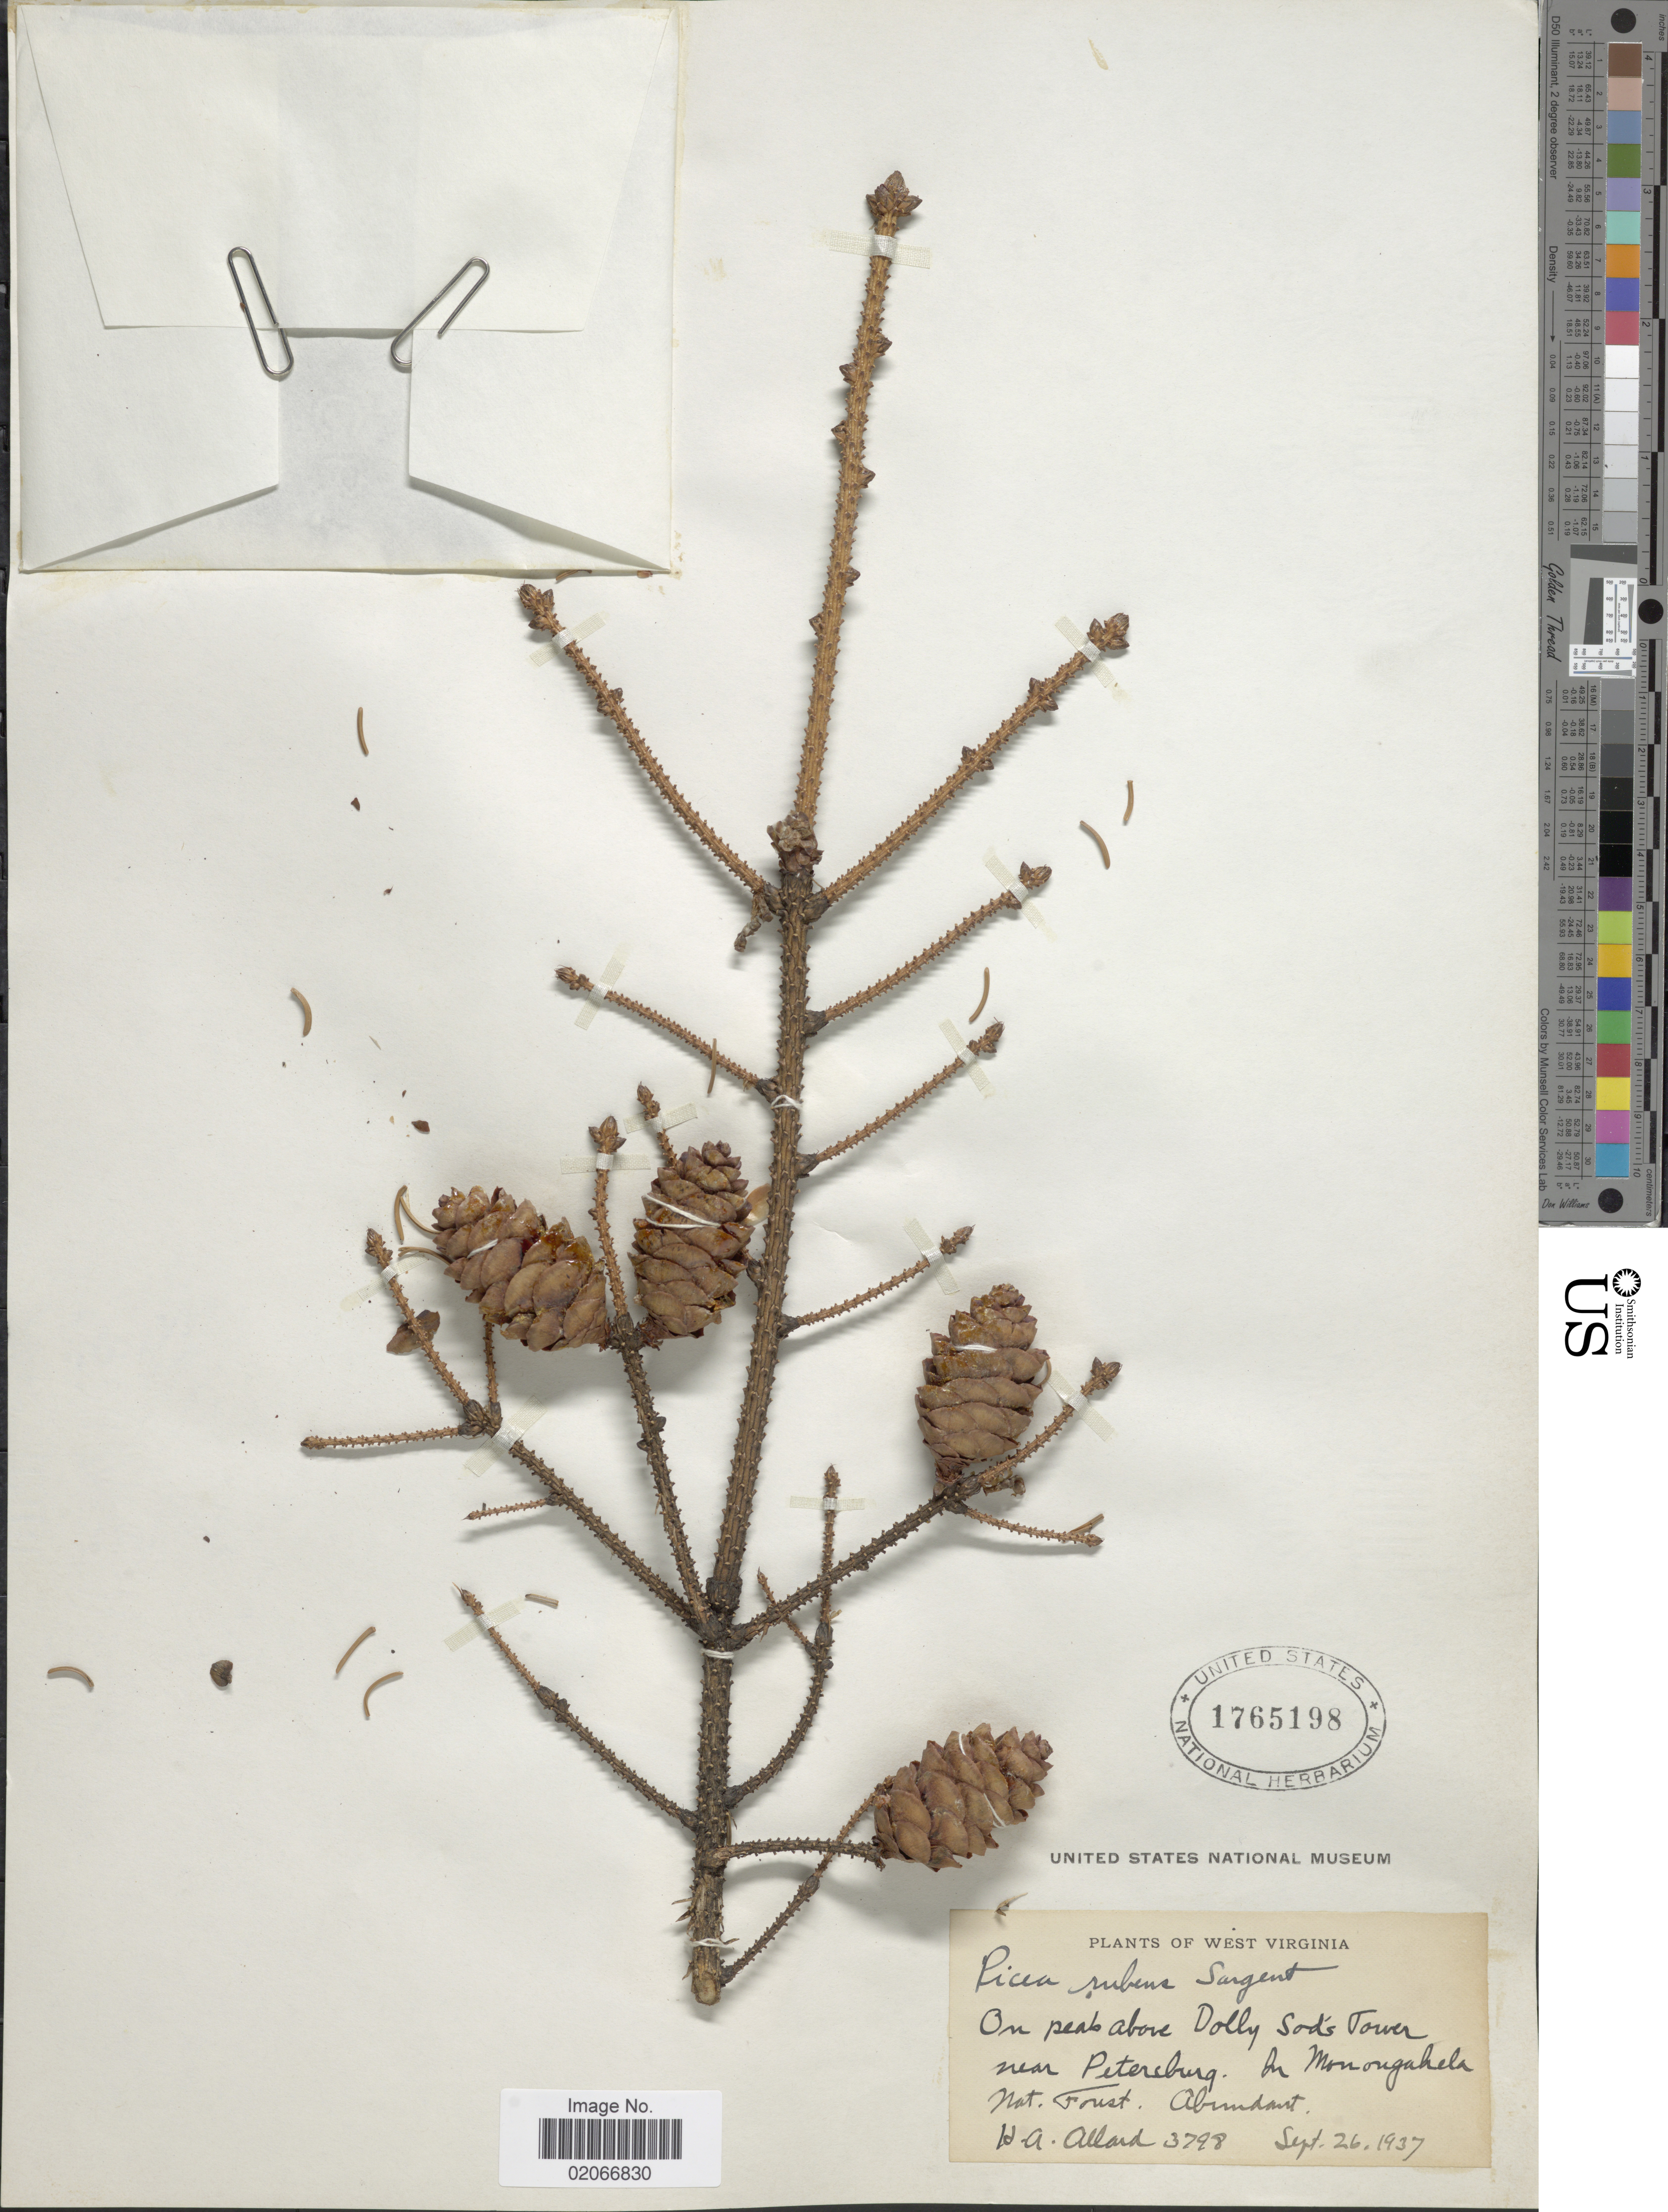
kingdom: Plantae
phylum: Tracheophyta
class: Pinopsida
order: Pinales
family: Pinaceae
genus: Picea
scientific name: Picea rubens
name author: Sarg.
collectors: H. A. Allard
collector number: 3798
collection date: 1937-09-26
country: United States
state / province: West Virginia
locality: Above Dolly Sods Tower near Petersburg in Monongahela Mt.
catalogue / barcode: US 1765198